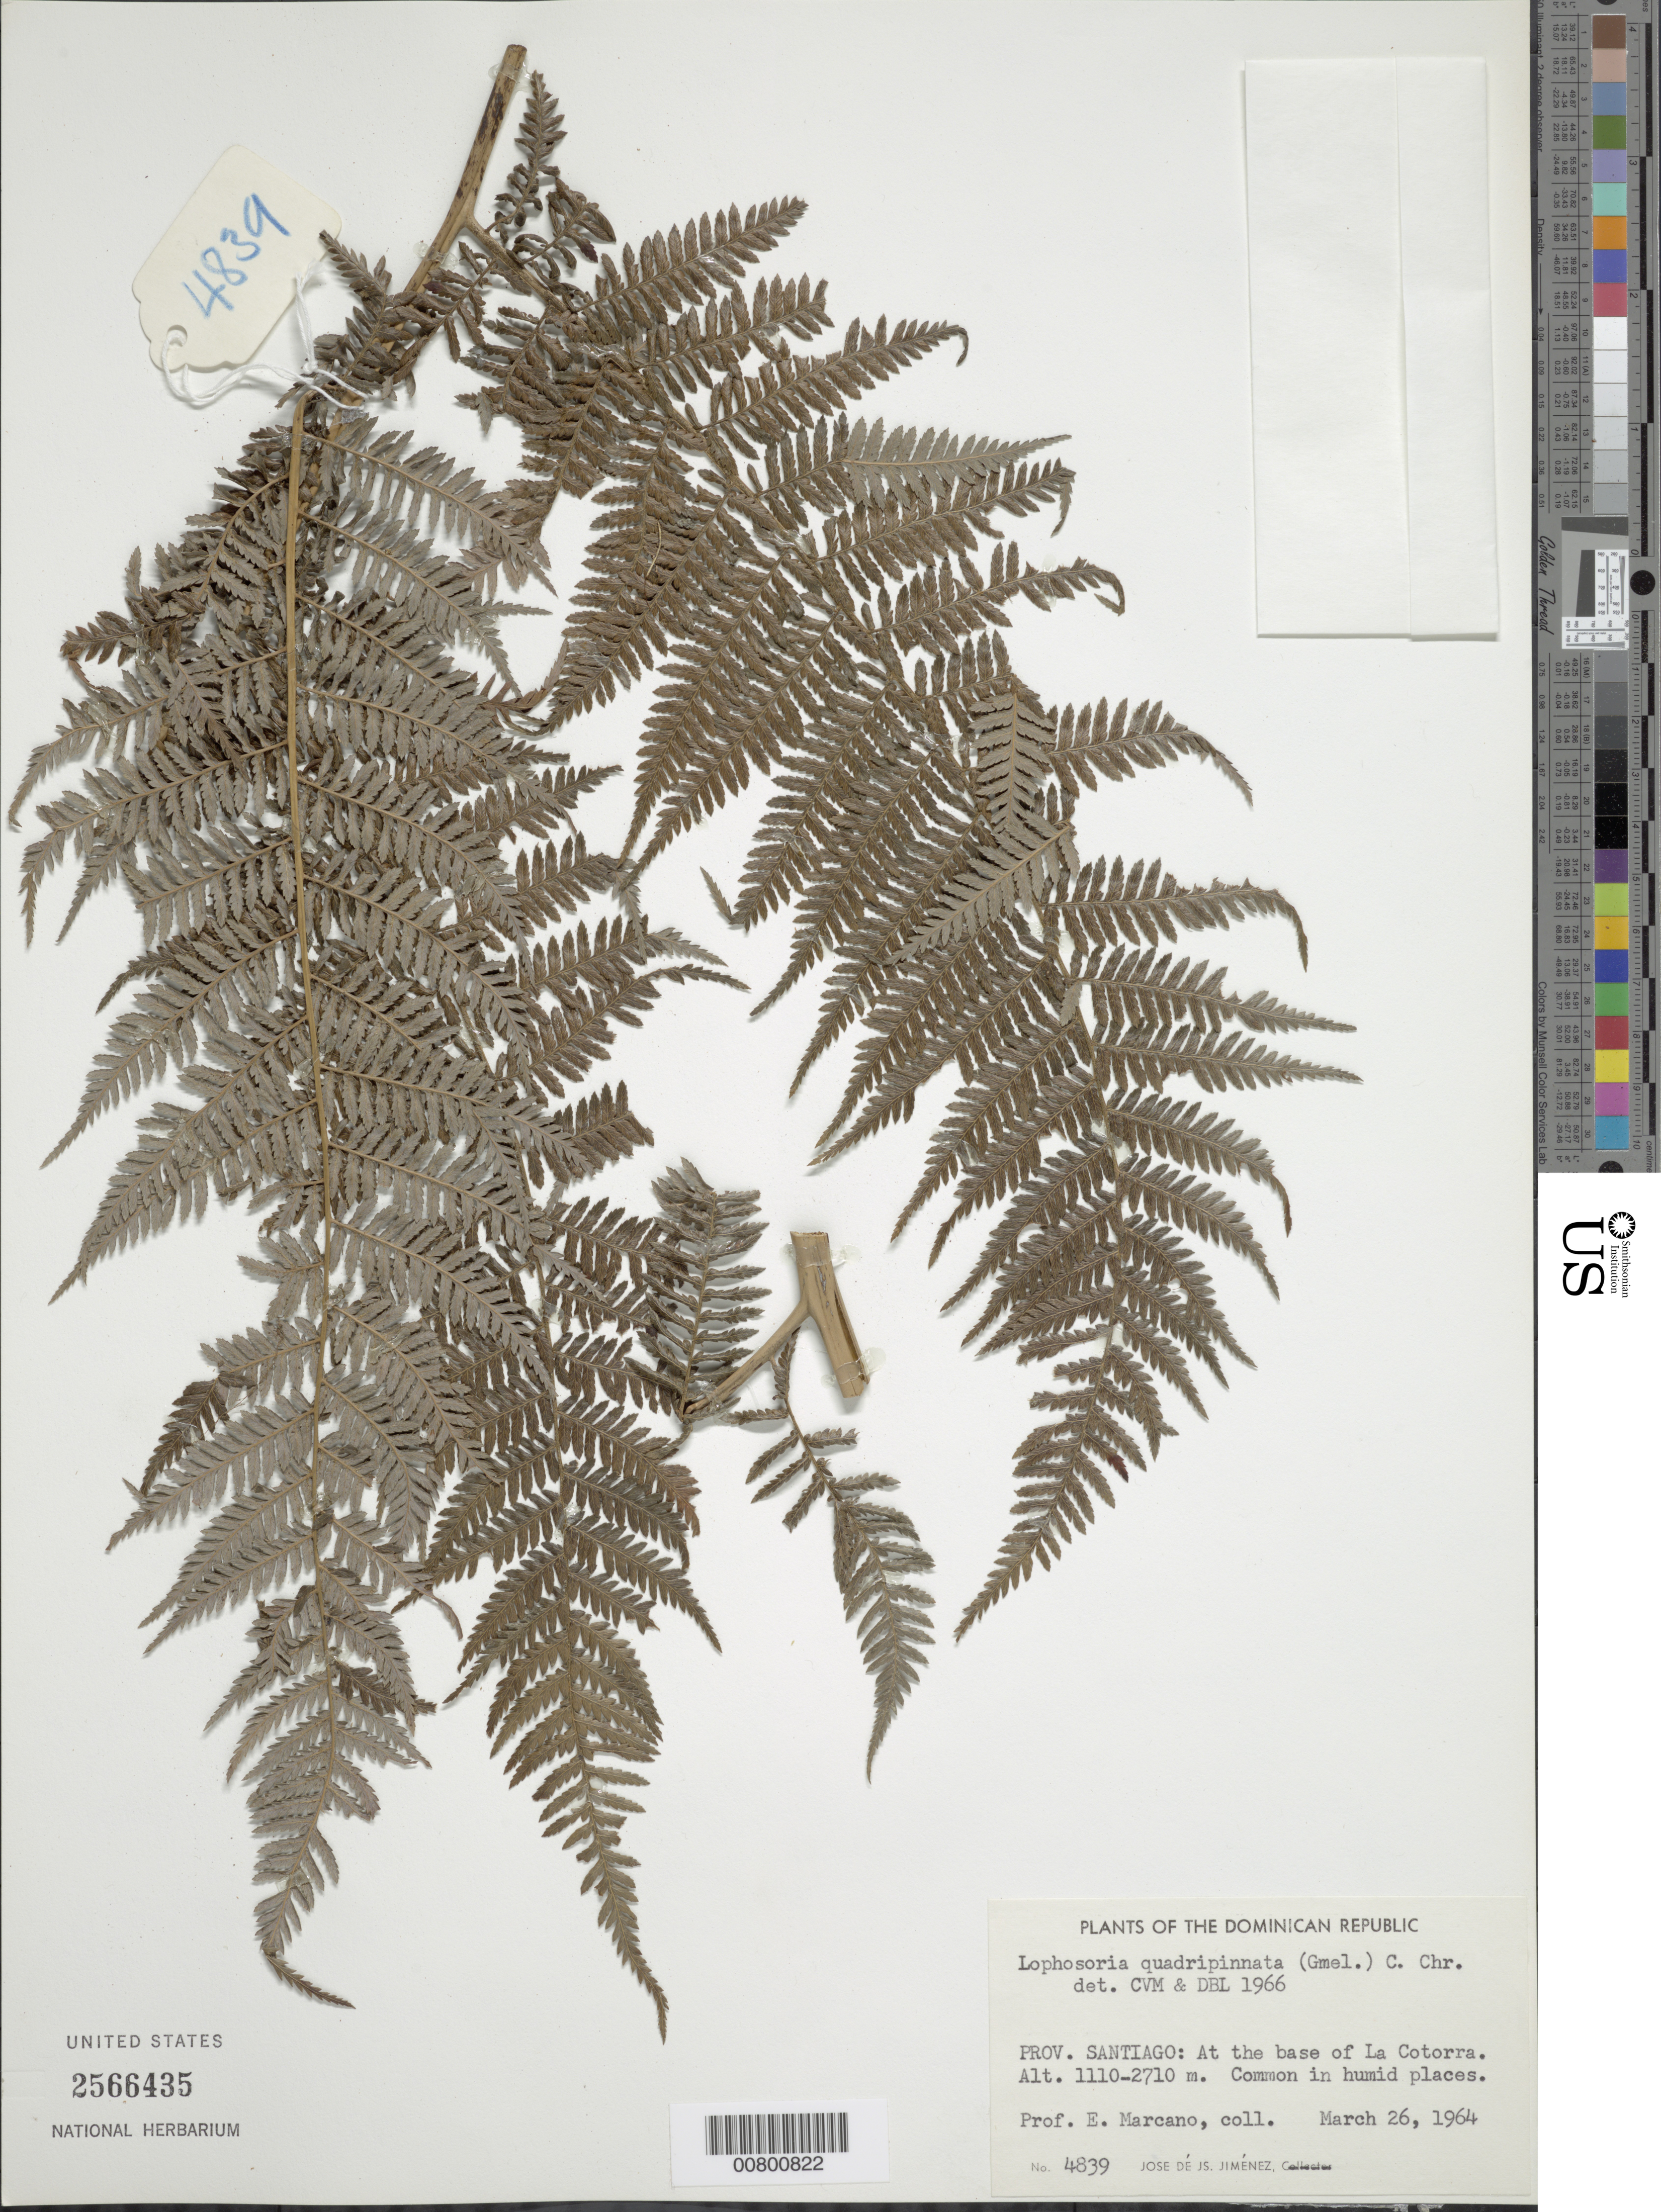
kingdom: Plantae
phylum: Tracheophyta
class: Polypodiopsida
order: Cyatheales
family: Dicksoniaceae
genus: Lophosoria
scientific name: Lophosoria quadripinnata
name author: (J.F. Gmel.) C. Chr.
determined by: Morton, C. V.; Lellinger, D. B.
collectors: E. J. Marcano F. & J. J. Jiménez Almonte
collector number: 4839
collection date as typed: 26 Mar 1964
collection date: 1964-03-26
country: Dominican Republic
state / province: Santiago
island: Hispaniola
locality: La Cotorra, at base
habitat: Humid places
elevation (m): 1110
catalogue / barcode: US 2566435